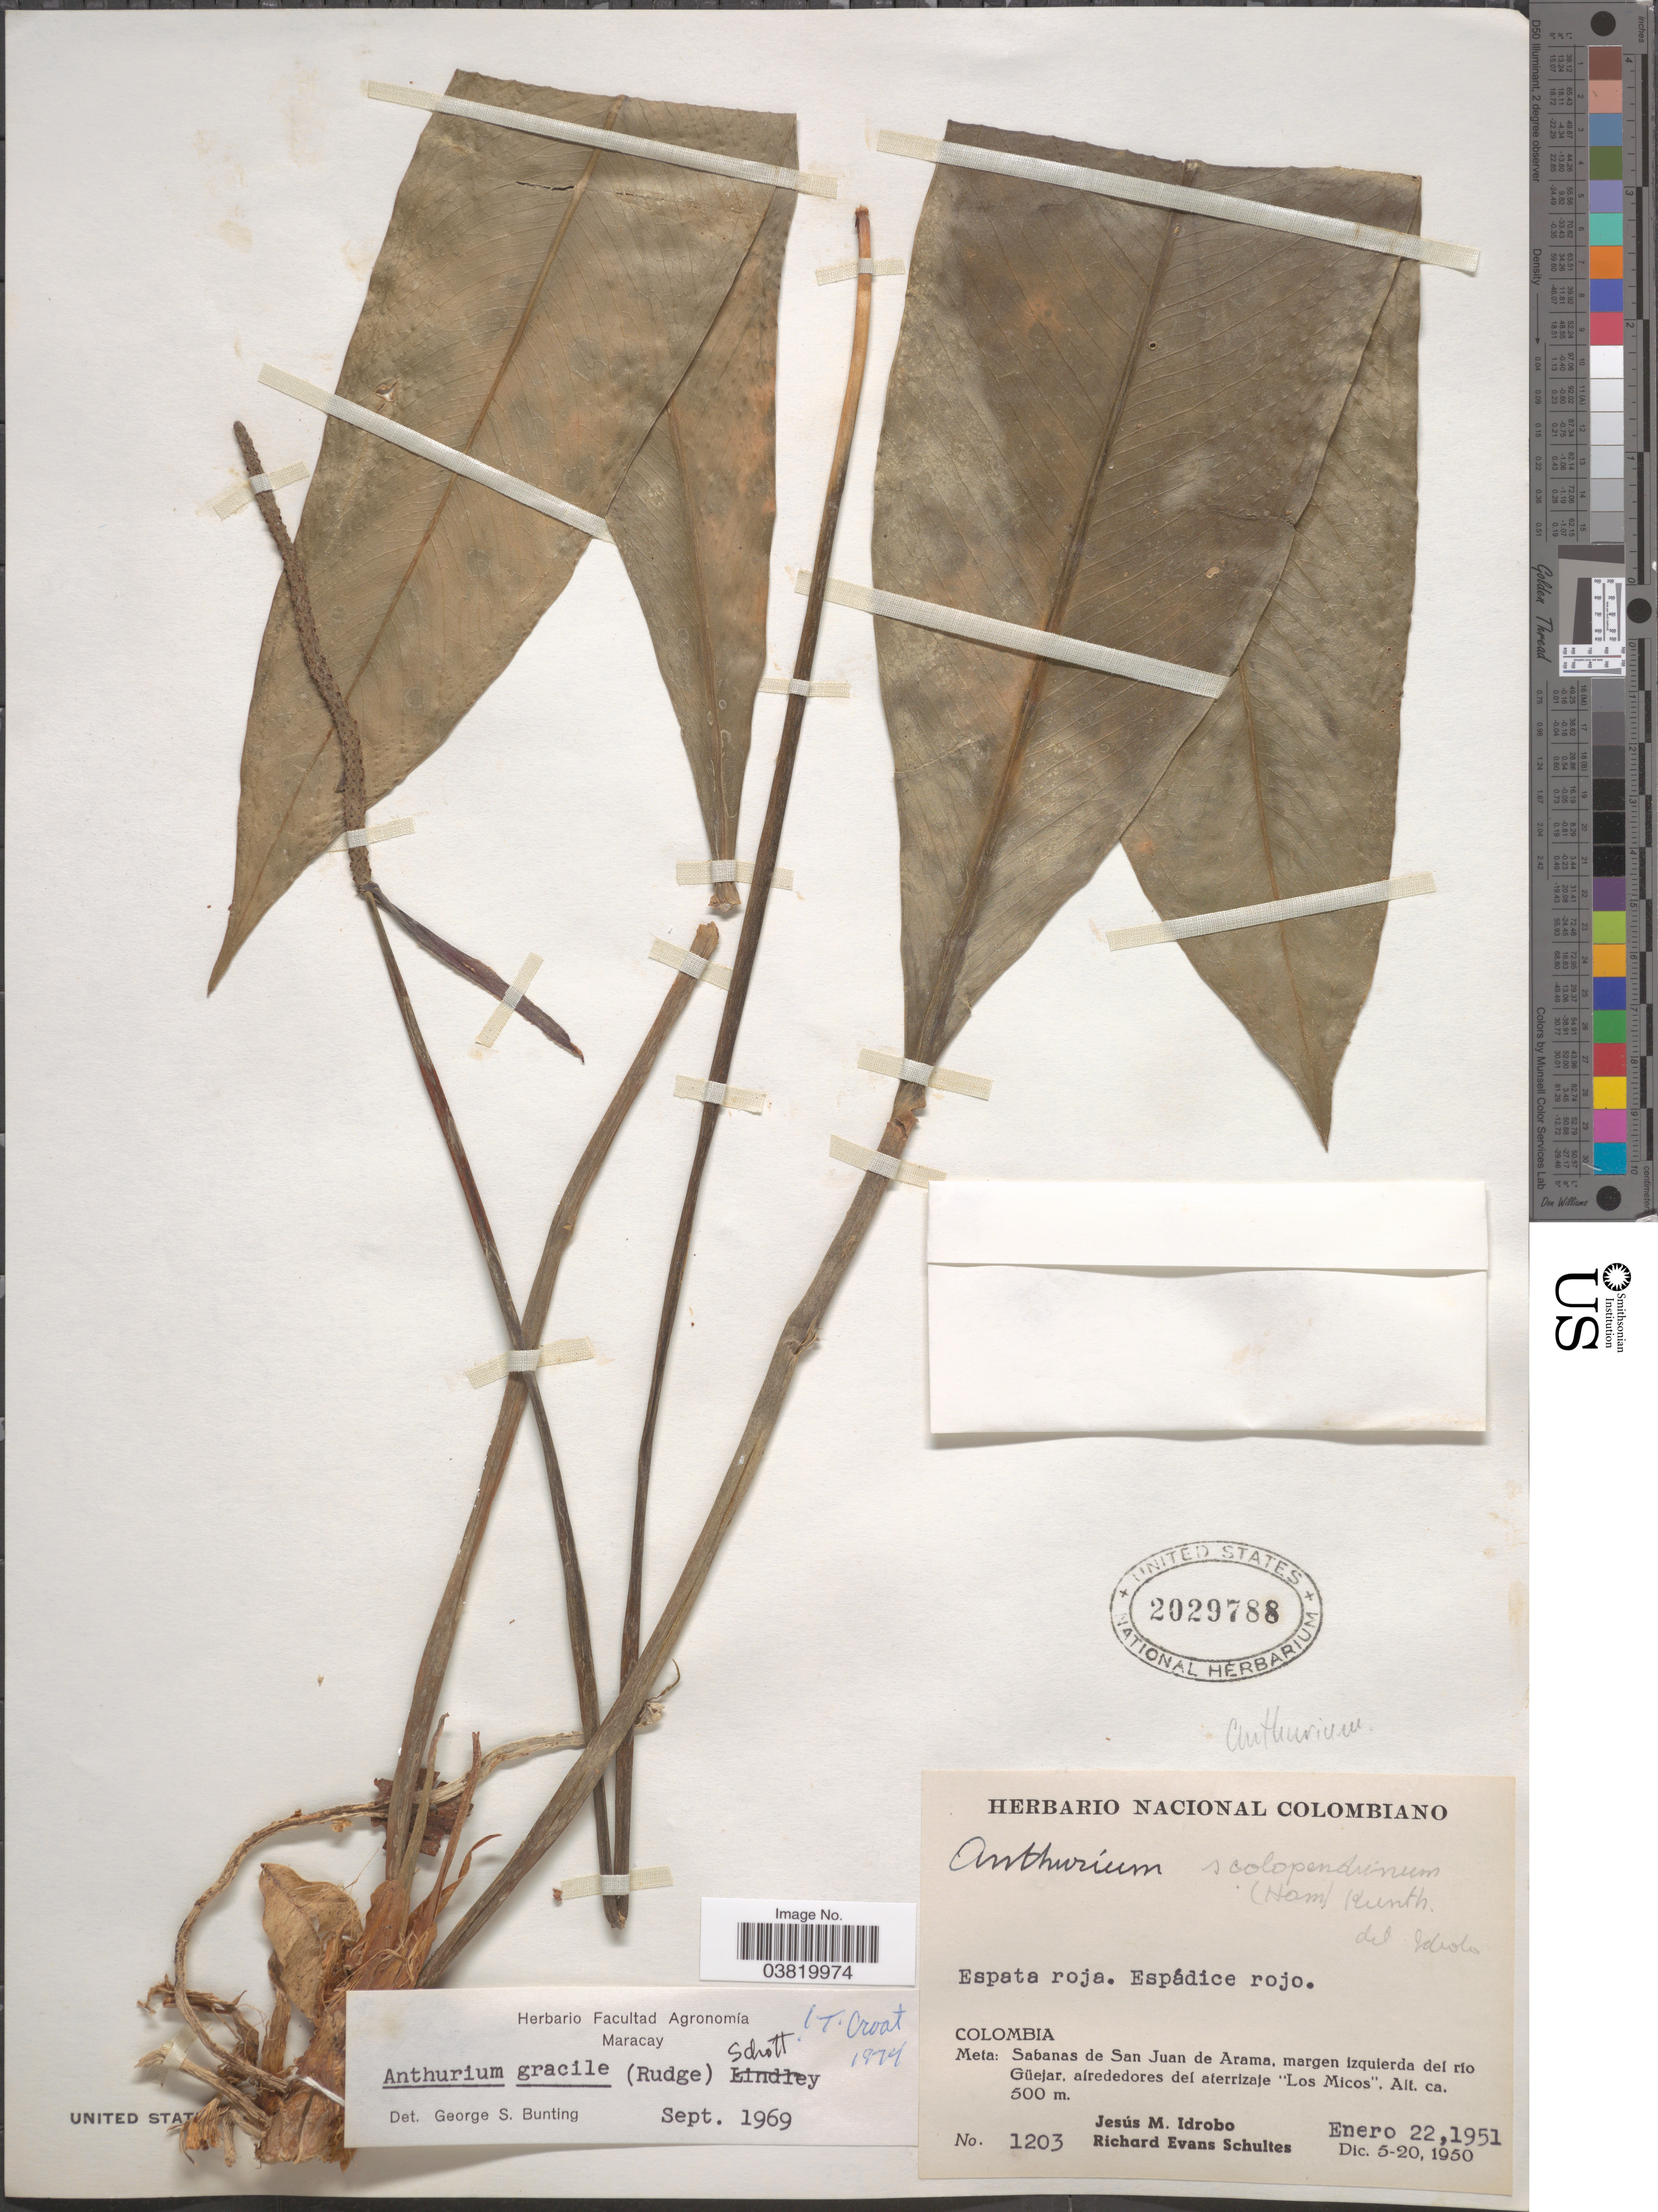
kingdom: Plantae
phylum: Tracheophyta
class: Liliopsida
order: Alismatales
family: Araceae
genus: Anthurium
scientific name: Anthurium gracile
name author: (Rudge) Schott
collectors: J. M. Idrobo & R. E. Schultes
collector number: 1203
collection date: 1951-01-22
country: Colombia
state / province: Meta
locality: Sabanas de San Juan de Arama, margen izquierda del rio Güejar, alrededores del aterrizaje "Los Micos".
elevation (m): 500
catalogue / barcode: US 2029788